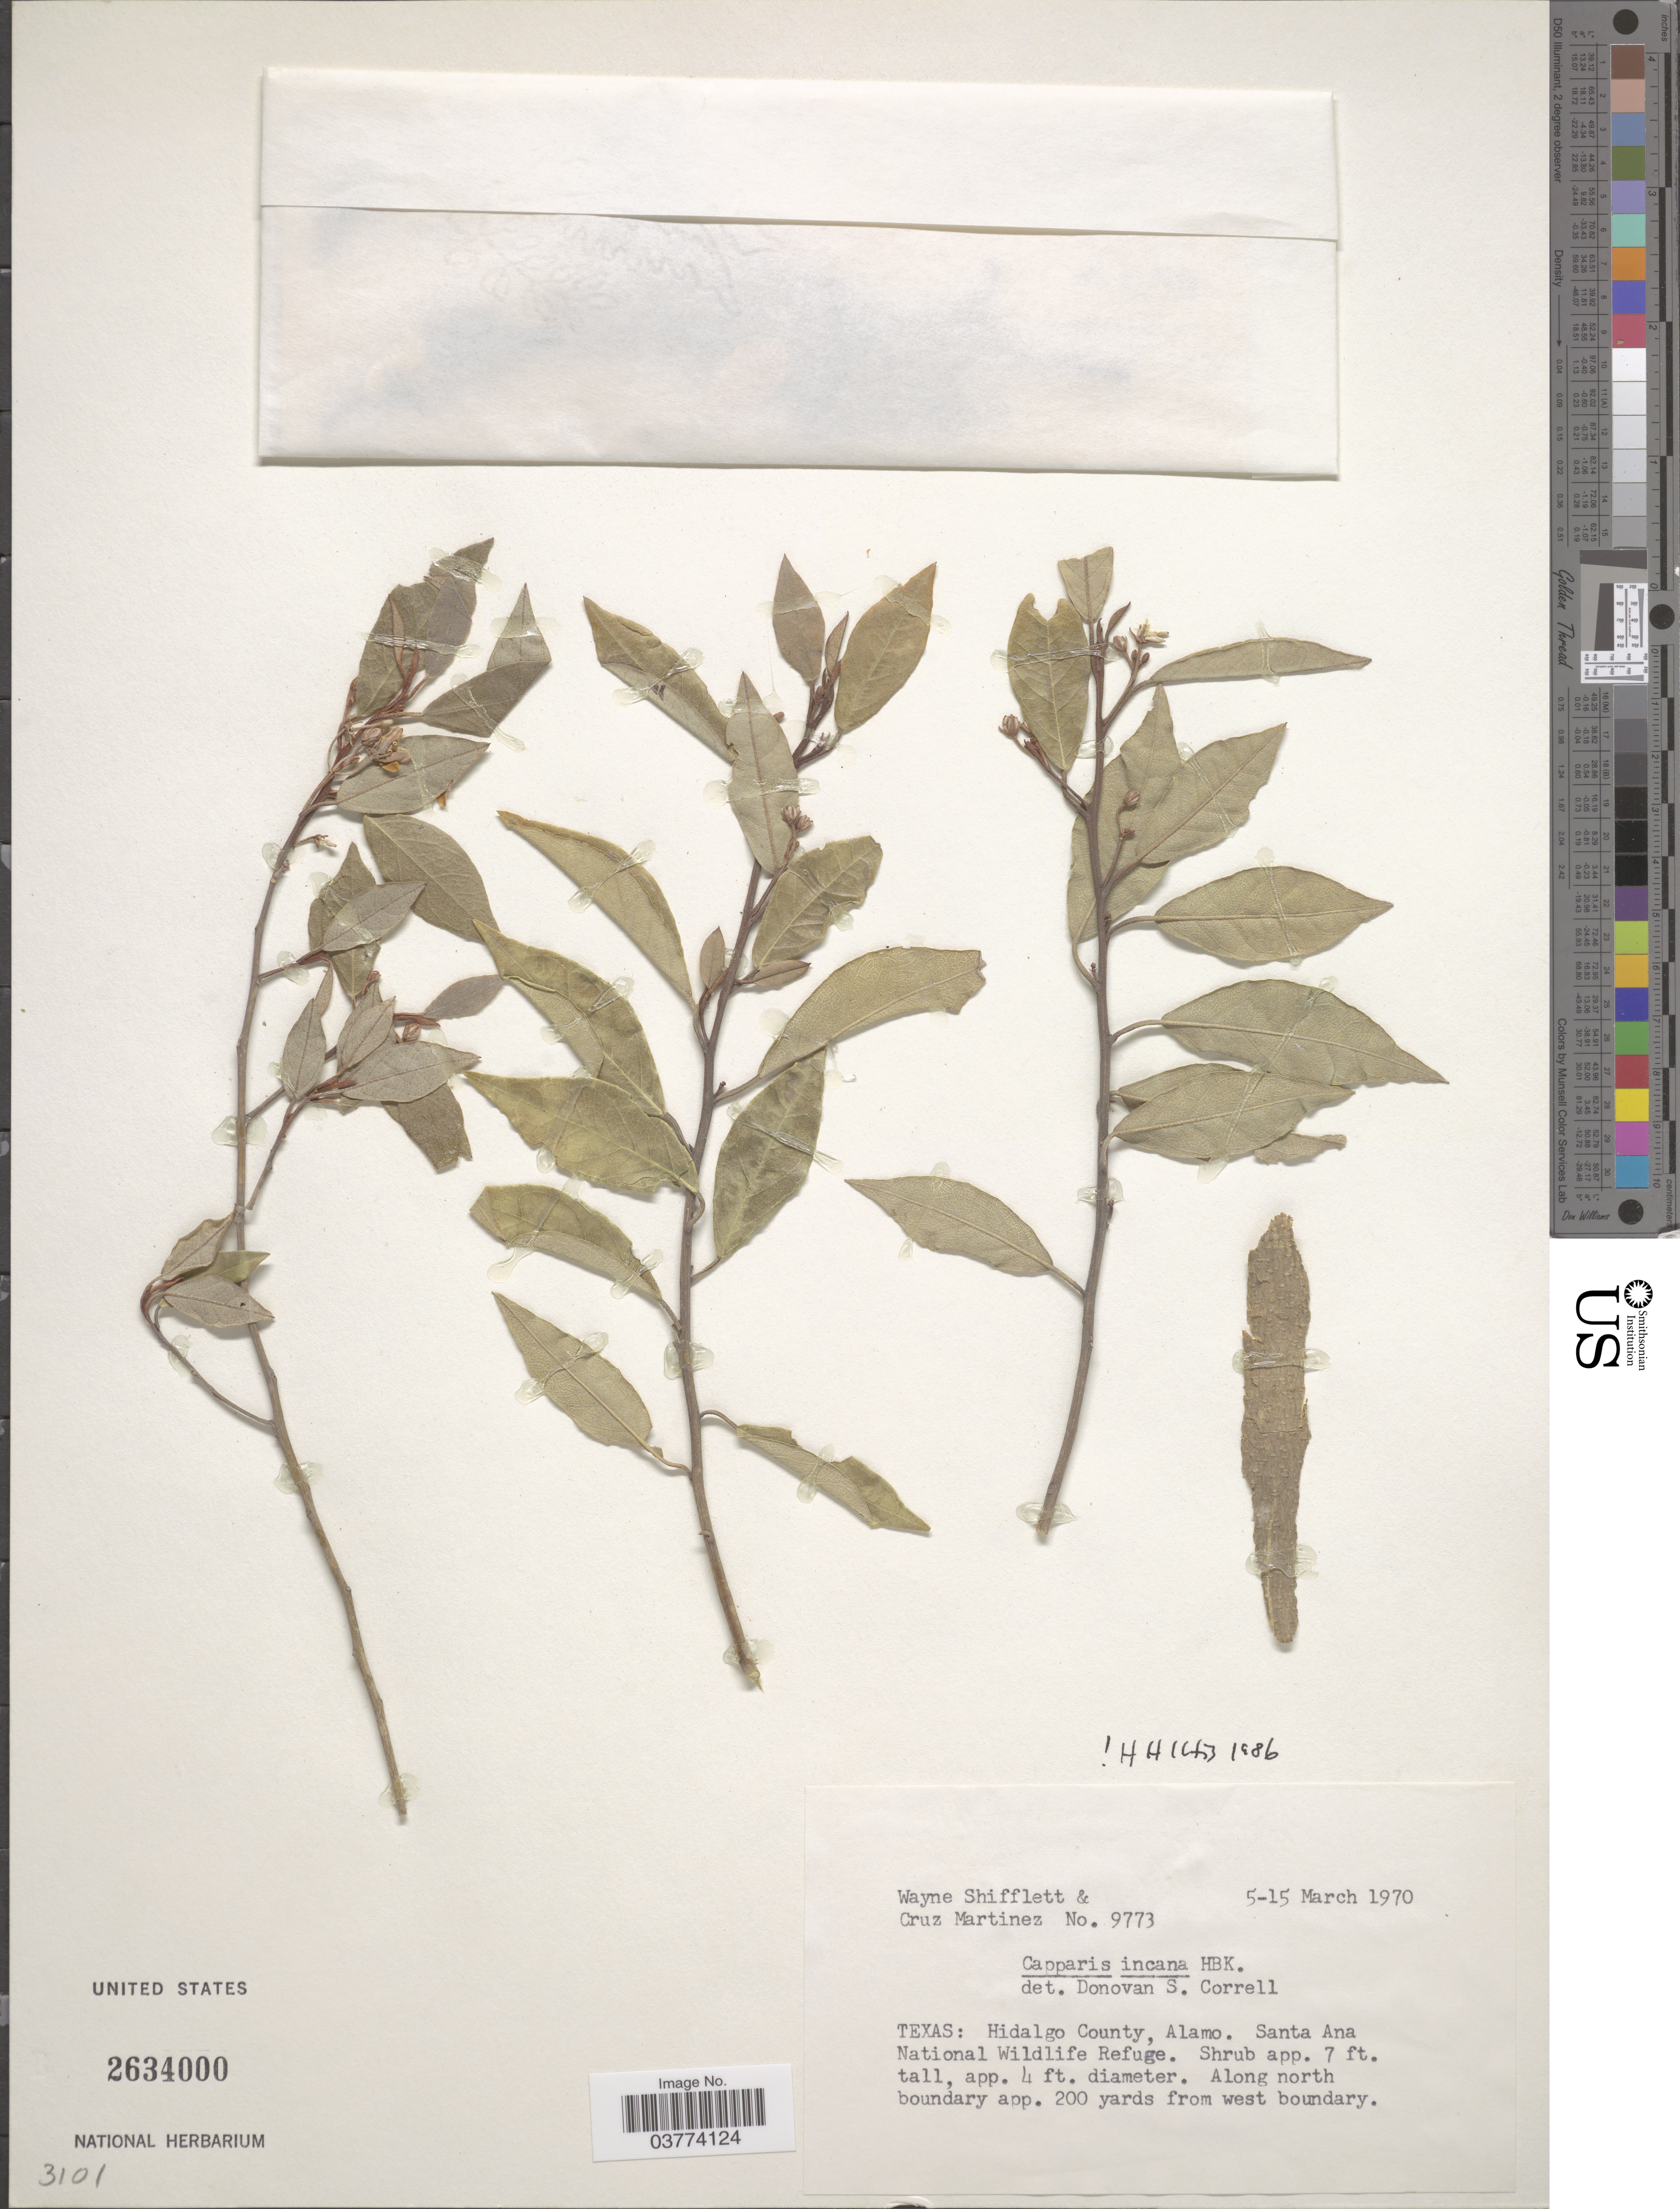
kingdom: Plantae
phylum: Tracheophyta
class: Magnoliopsida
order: Brassicales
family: Capparaceae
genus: Quadrella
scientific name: Quadrella incana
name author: (Kunth) Iltis & Cornejo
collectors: W. Shifflett & C. Martínez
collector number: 9773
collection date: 1970-03-05/1970-03-15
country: United States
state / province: Texas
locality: Hidalgo County, Alamo. Santa Ana National Wildlife Refuge. Along north boundary app. 200 yards from west boundary.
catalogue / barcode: US 2634000